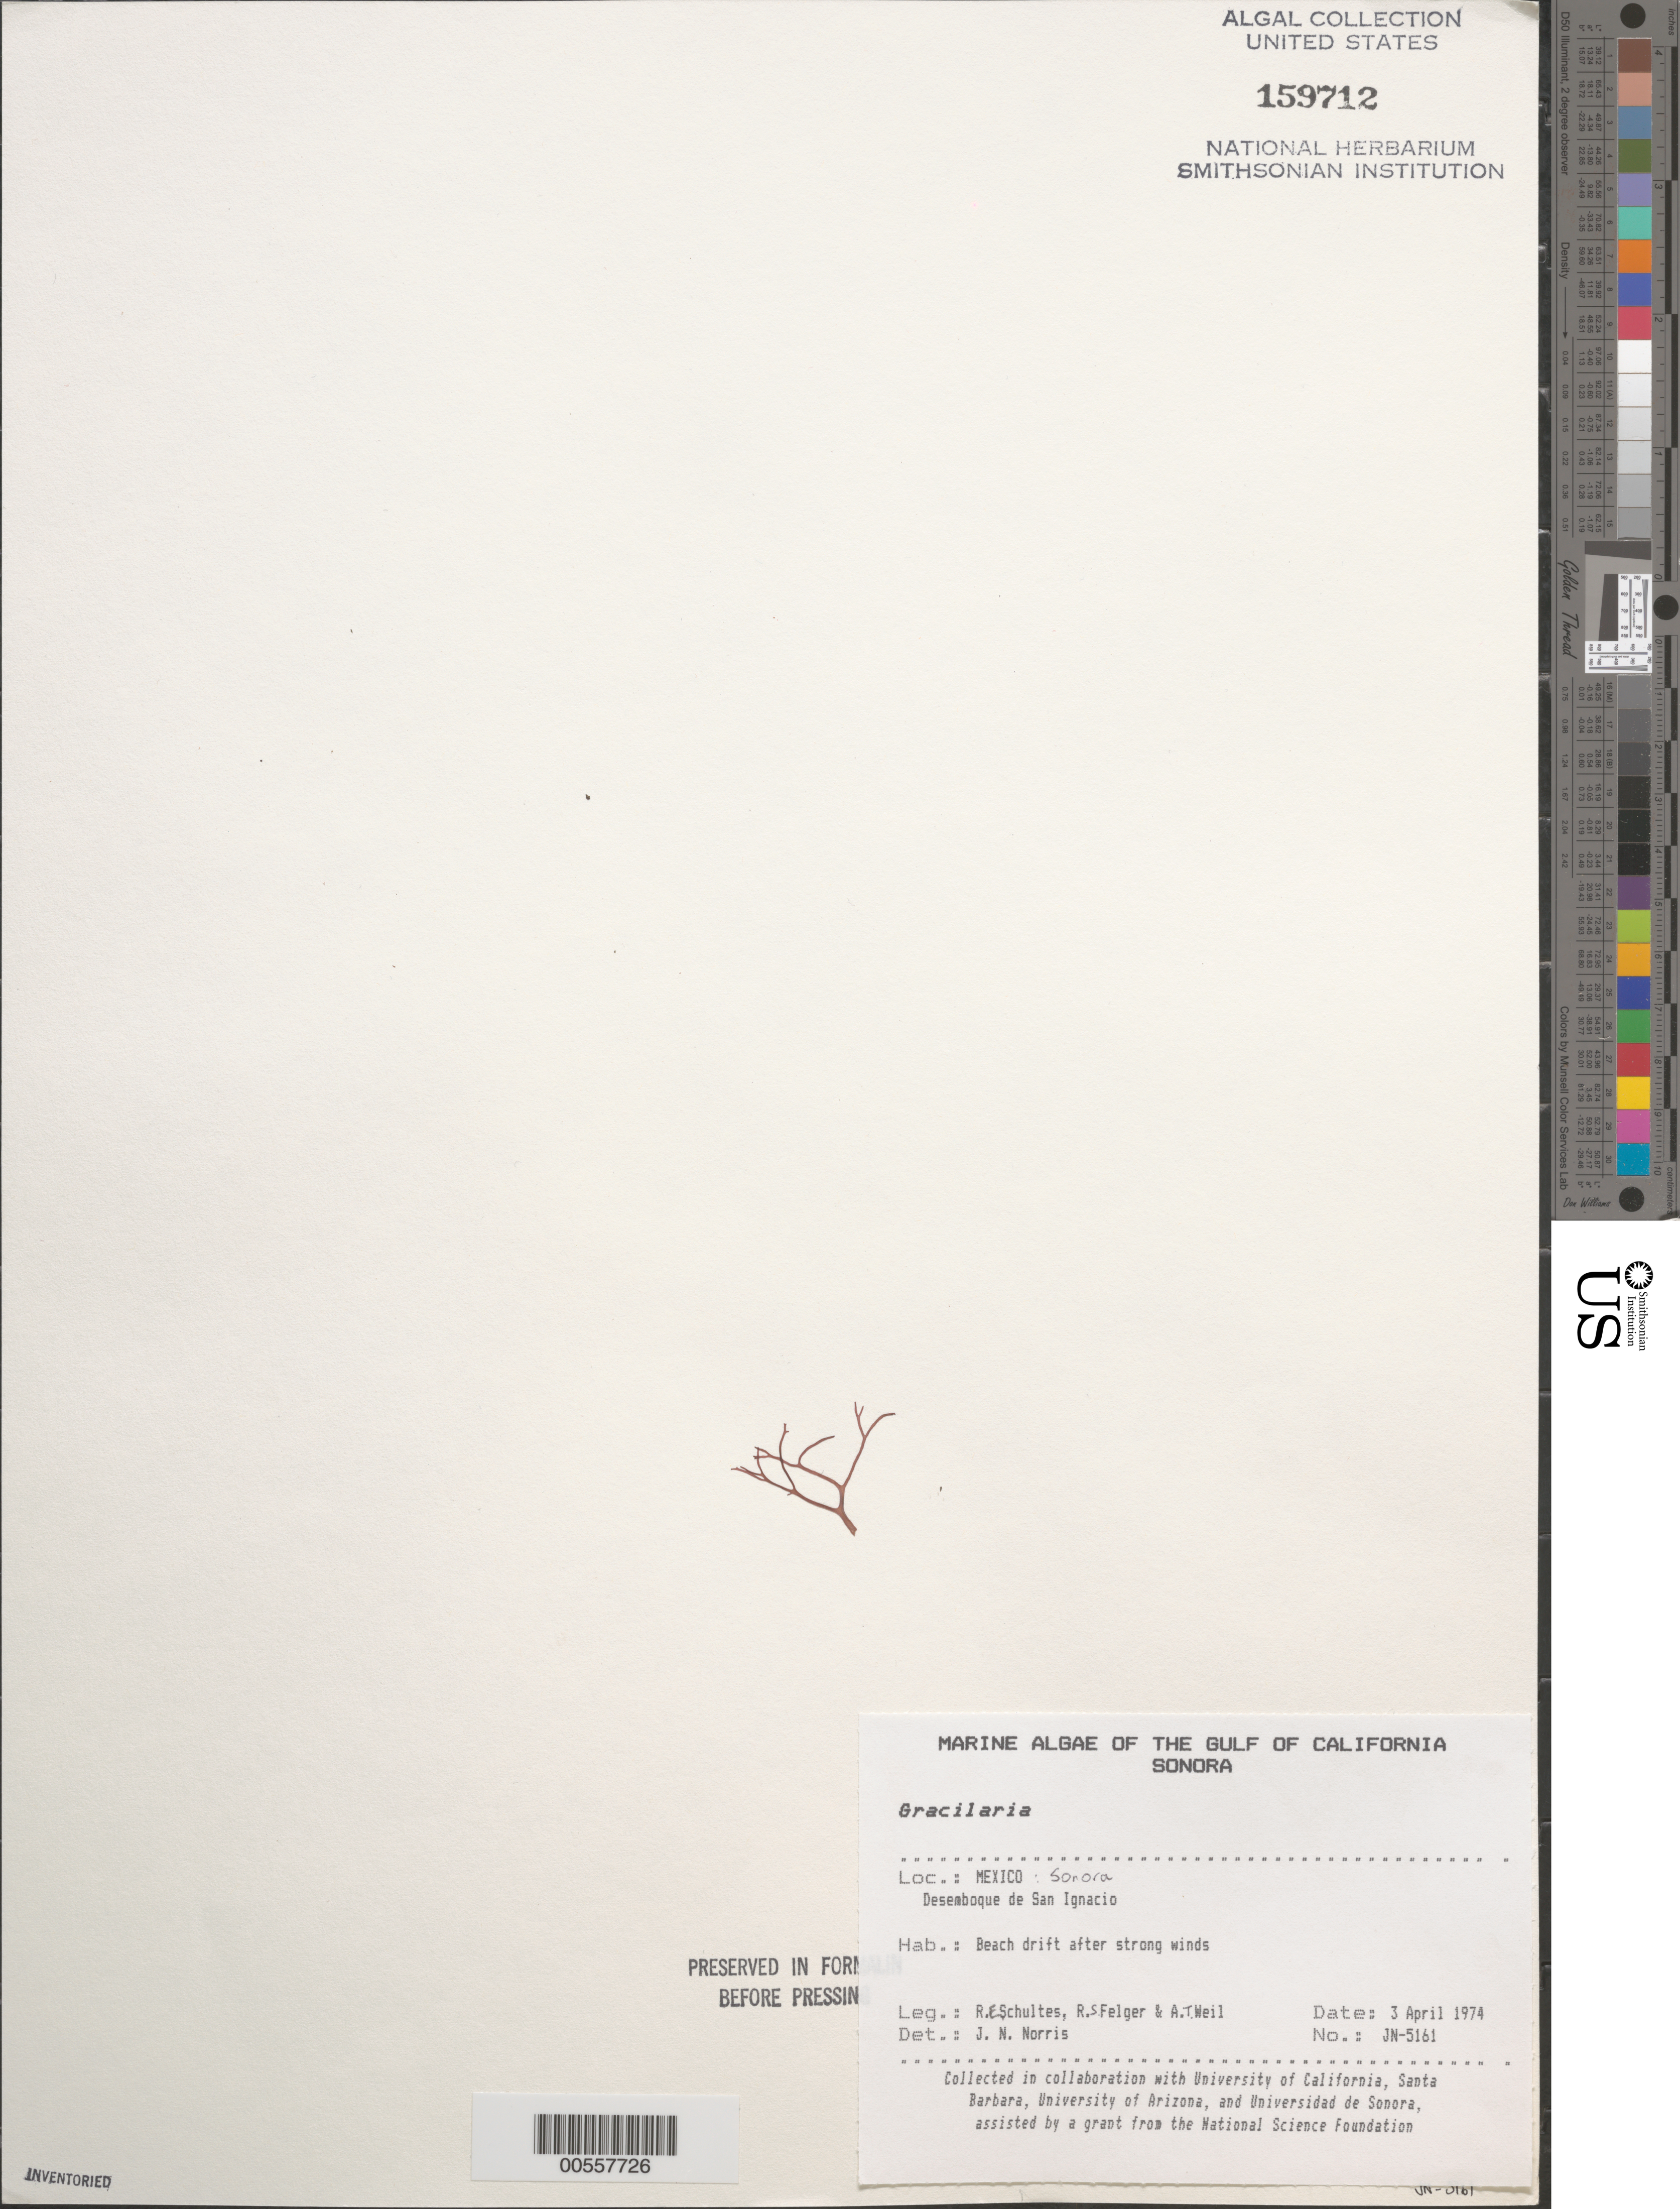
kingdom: Plantae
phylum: Rhodophyta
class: Florideophyceae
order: Gracilariales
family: Gracilariaceae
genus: Gracilaria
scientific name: Gracilaria sp.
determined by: Norris, James N.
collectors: R. E. Schultes, R. S. Felger & A. T. Weil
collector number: JN-5161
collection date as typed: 03 Apr 1974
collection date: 1974-04-03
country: Mexico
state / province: Sonora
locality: Desemboque de San Ignacio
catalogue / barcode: US 159712